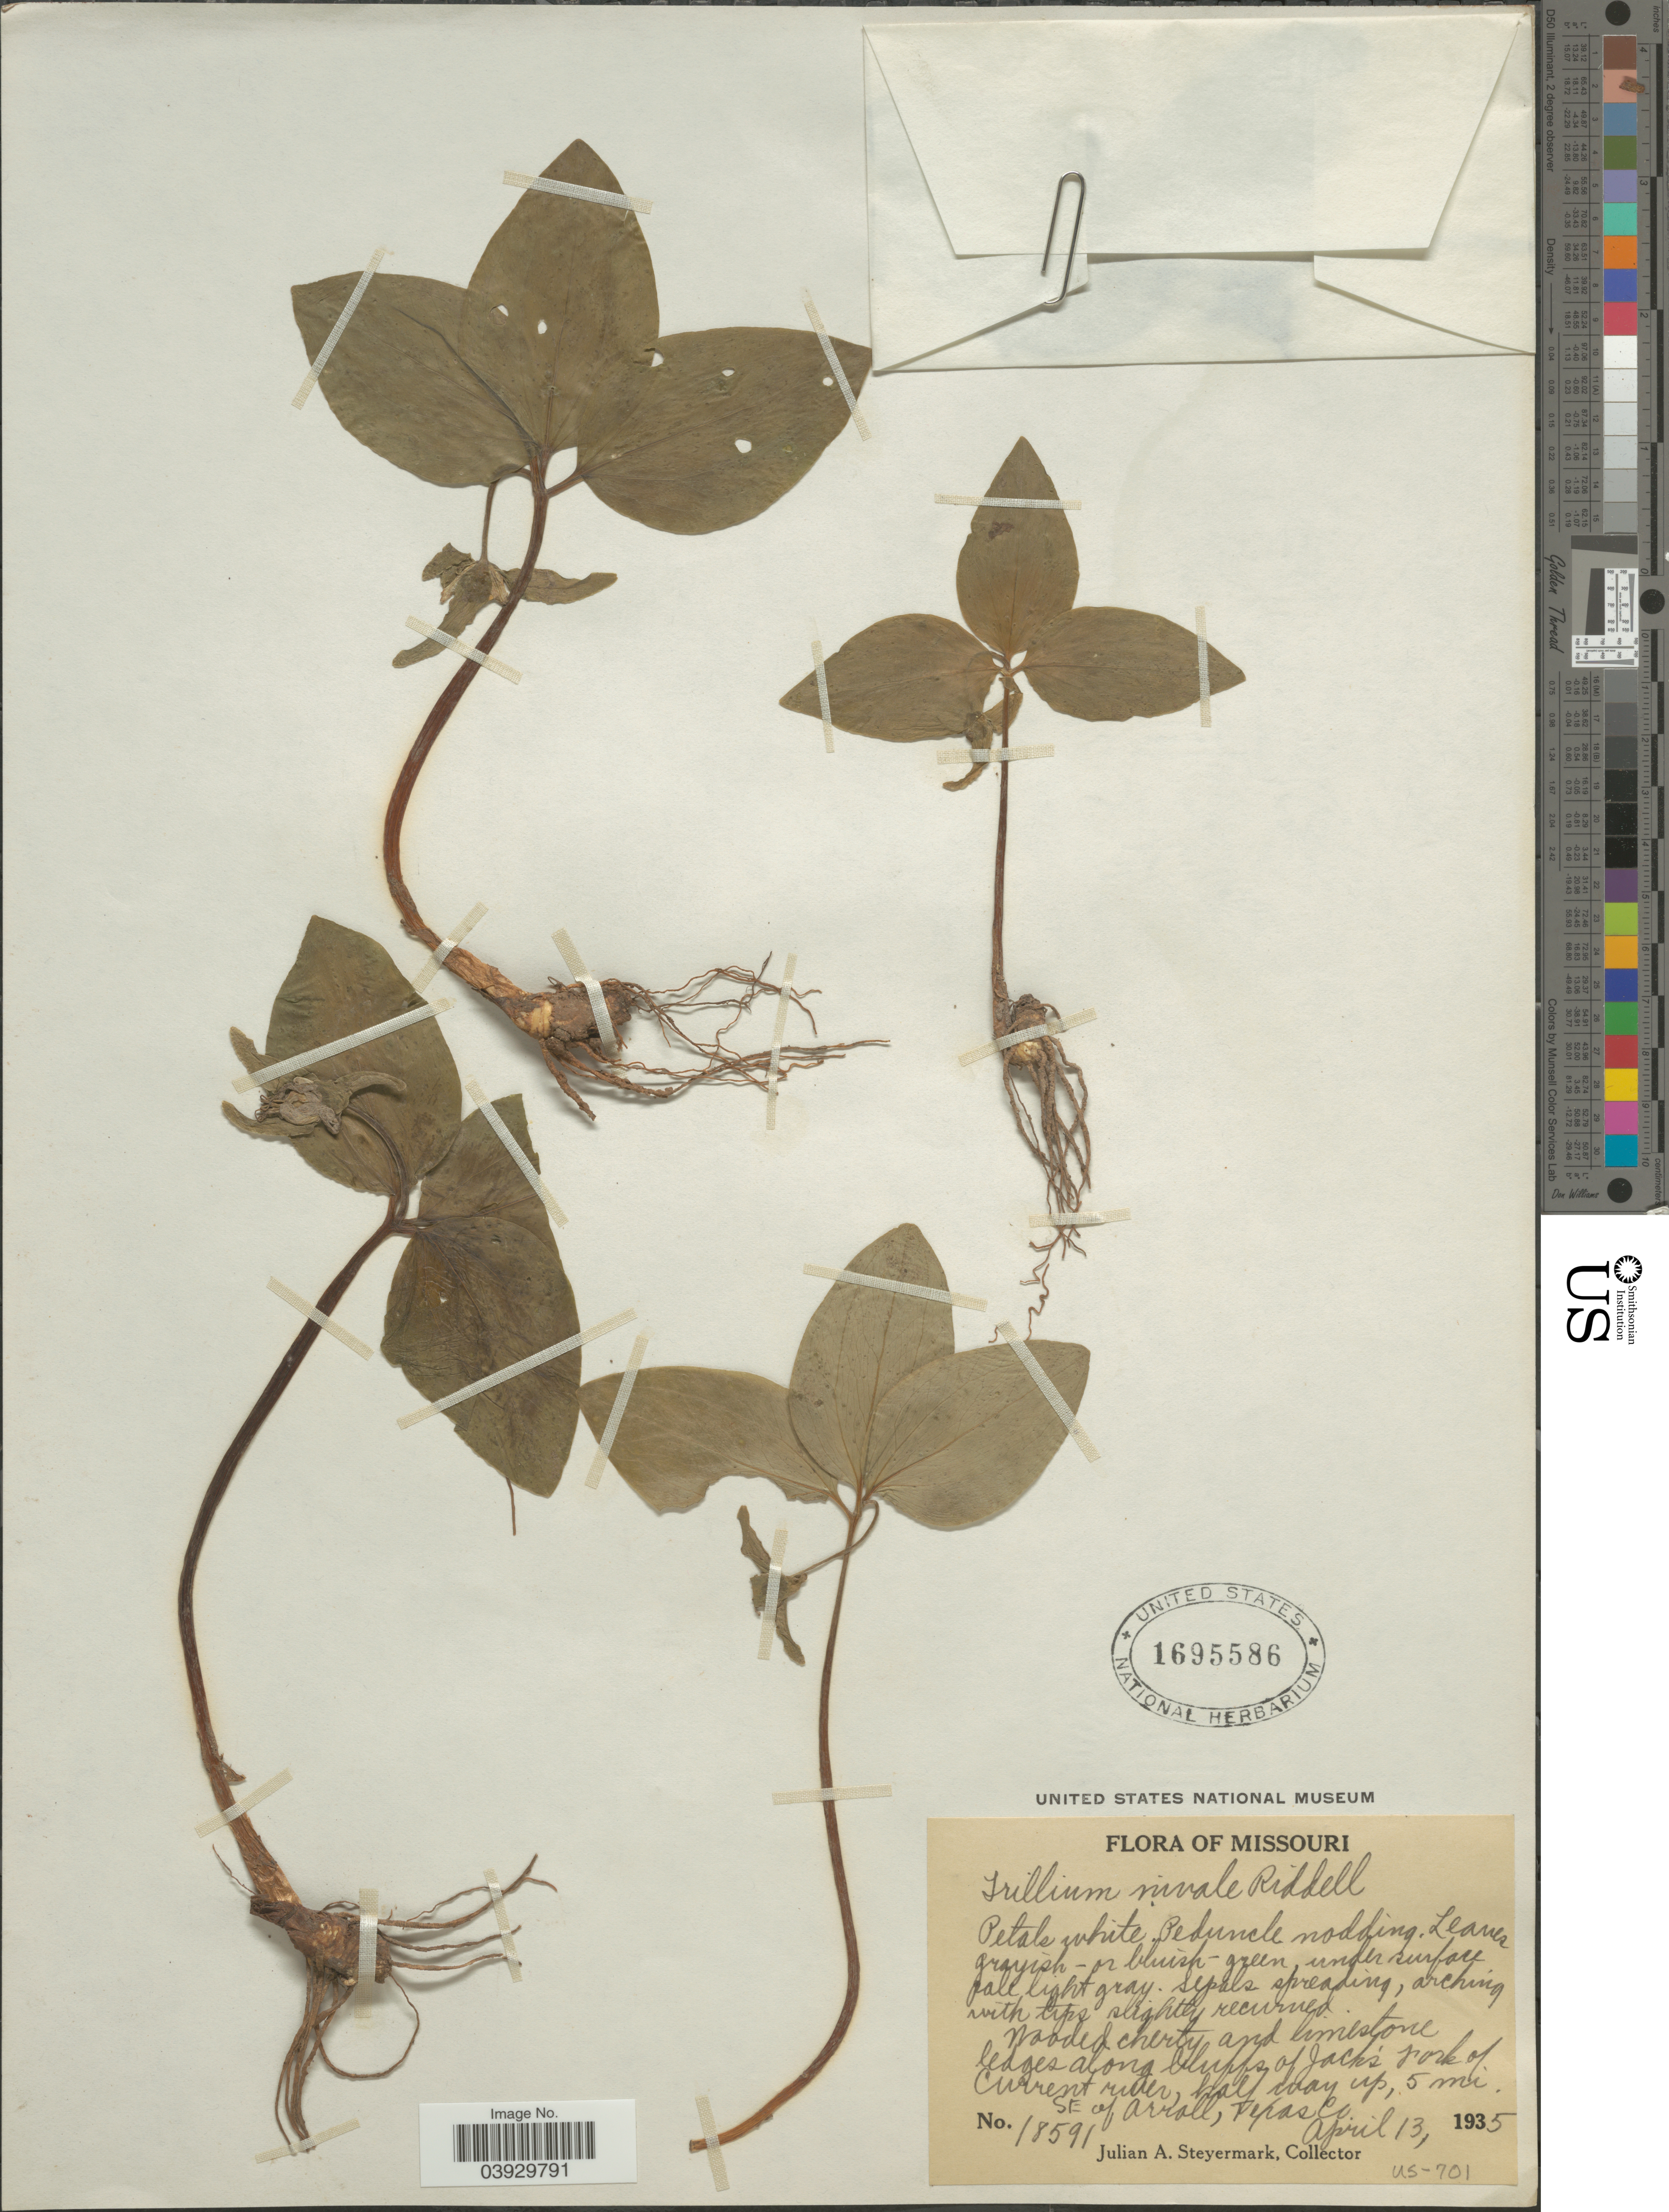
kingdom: Plantae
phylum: Tracheophyta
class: Liliopsida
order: Liliales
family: Melanthiaceae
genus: Trillium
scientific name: Trillium nivale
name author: Riddell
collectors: J. Steyermark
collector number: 18591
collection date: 1935-04-13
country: United States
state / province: Missouri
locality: Along bluffs of Jack's Fork of Current river, half way up, 5 mi. SE of Arroll, Texas Co.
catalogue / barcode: US 1695586